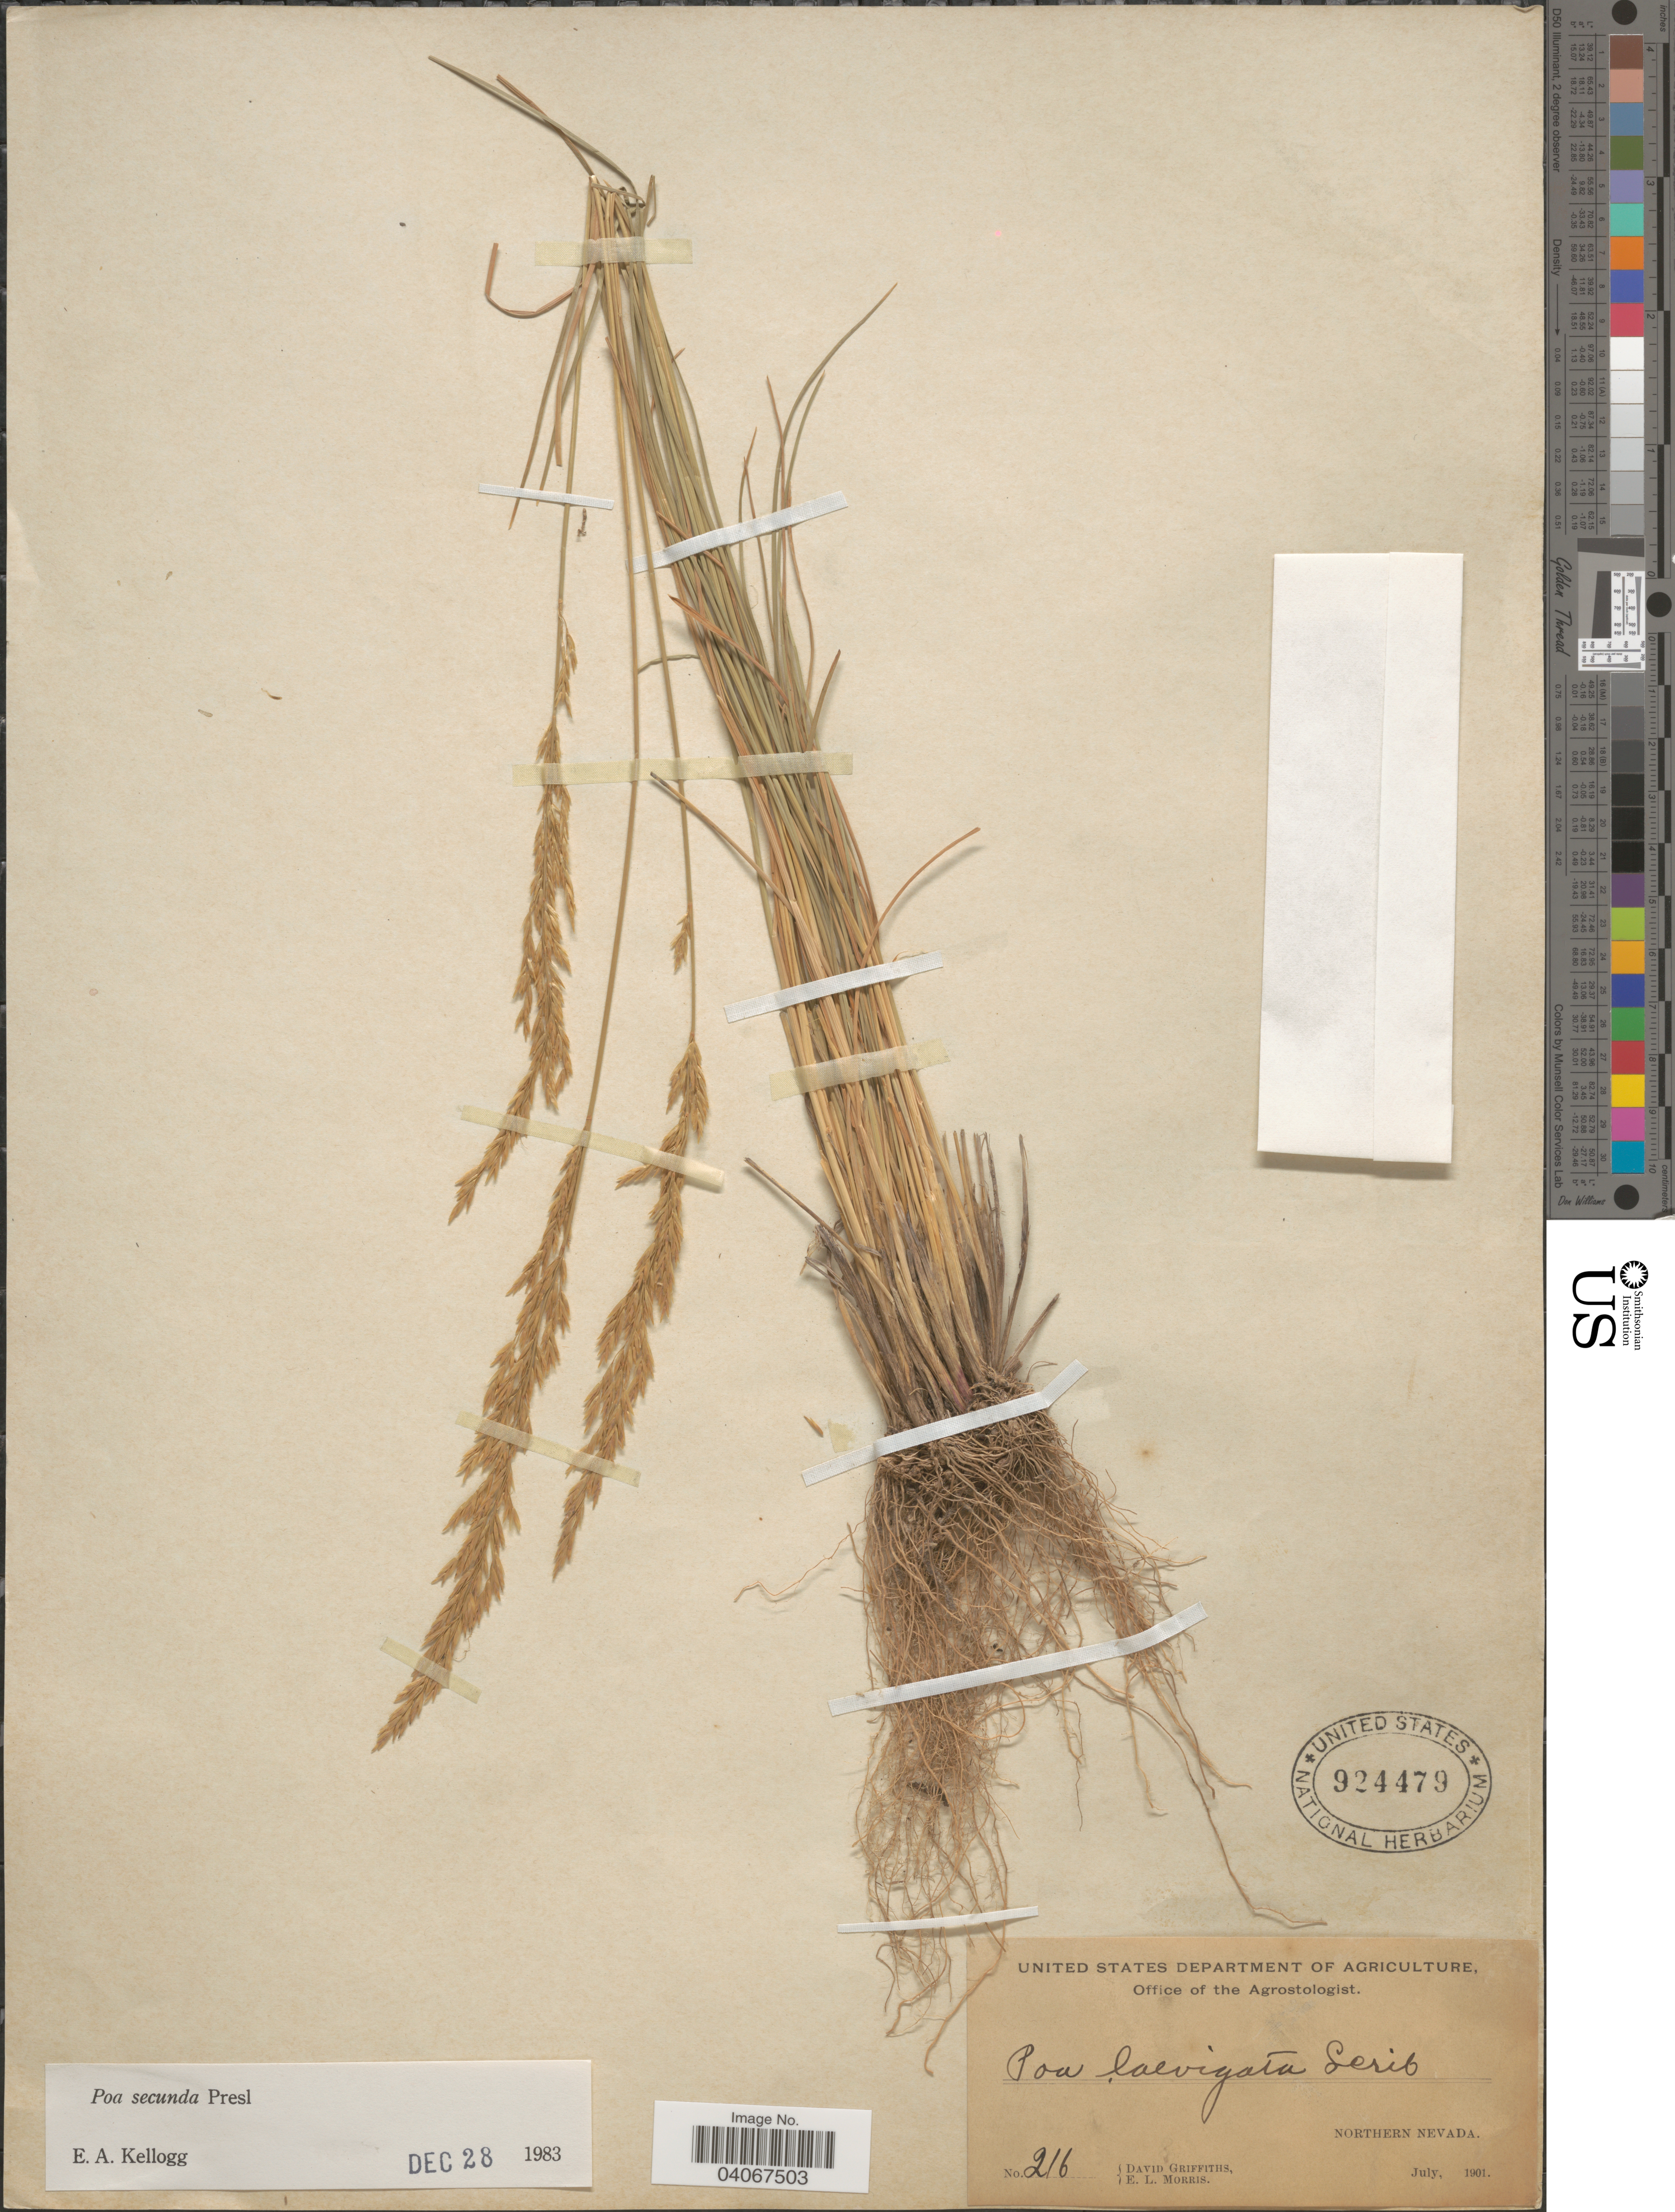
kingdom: Plantae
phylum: Tracheophyta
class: Liliopsida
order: Poales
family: Poaceae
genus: Poa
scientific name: Poa secunda subsp. secunda var. secunda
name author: J. Presl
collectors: D. Griffiths & E. Morris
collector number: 216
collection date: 1901-07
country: United States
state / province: Nevada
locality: Northern Nevada.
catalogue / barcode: US 924479